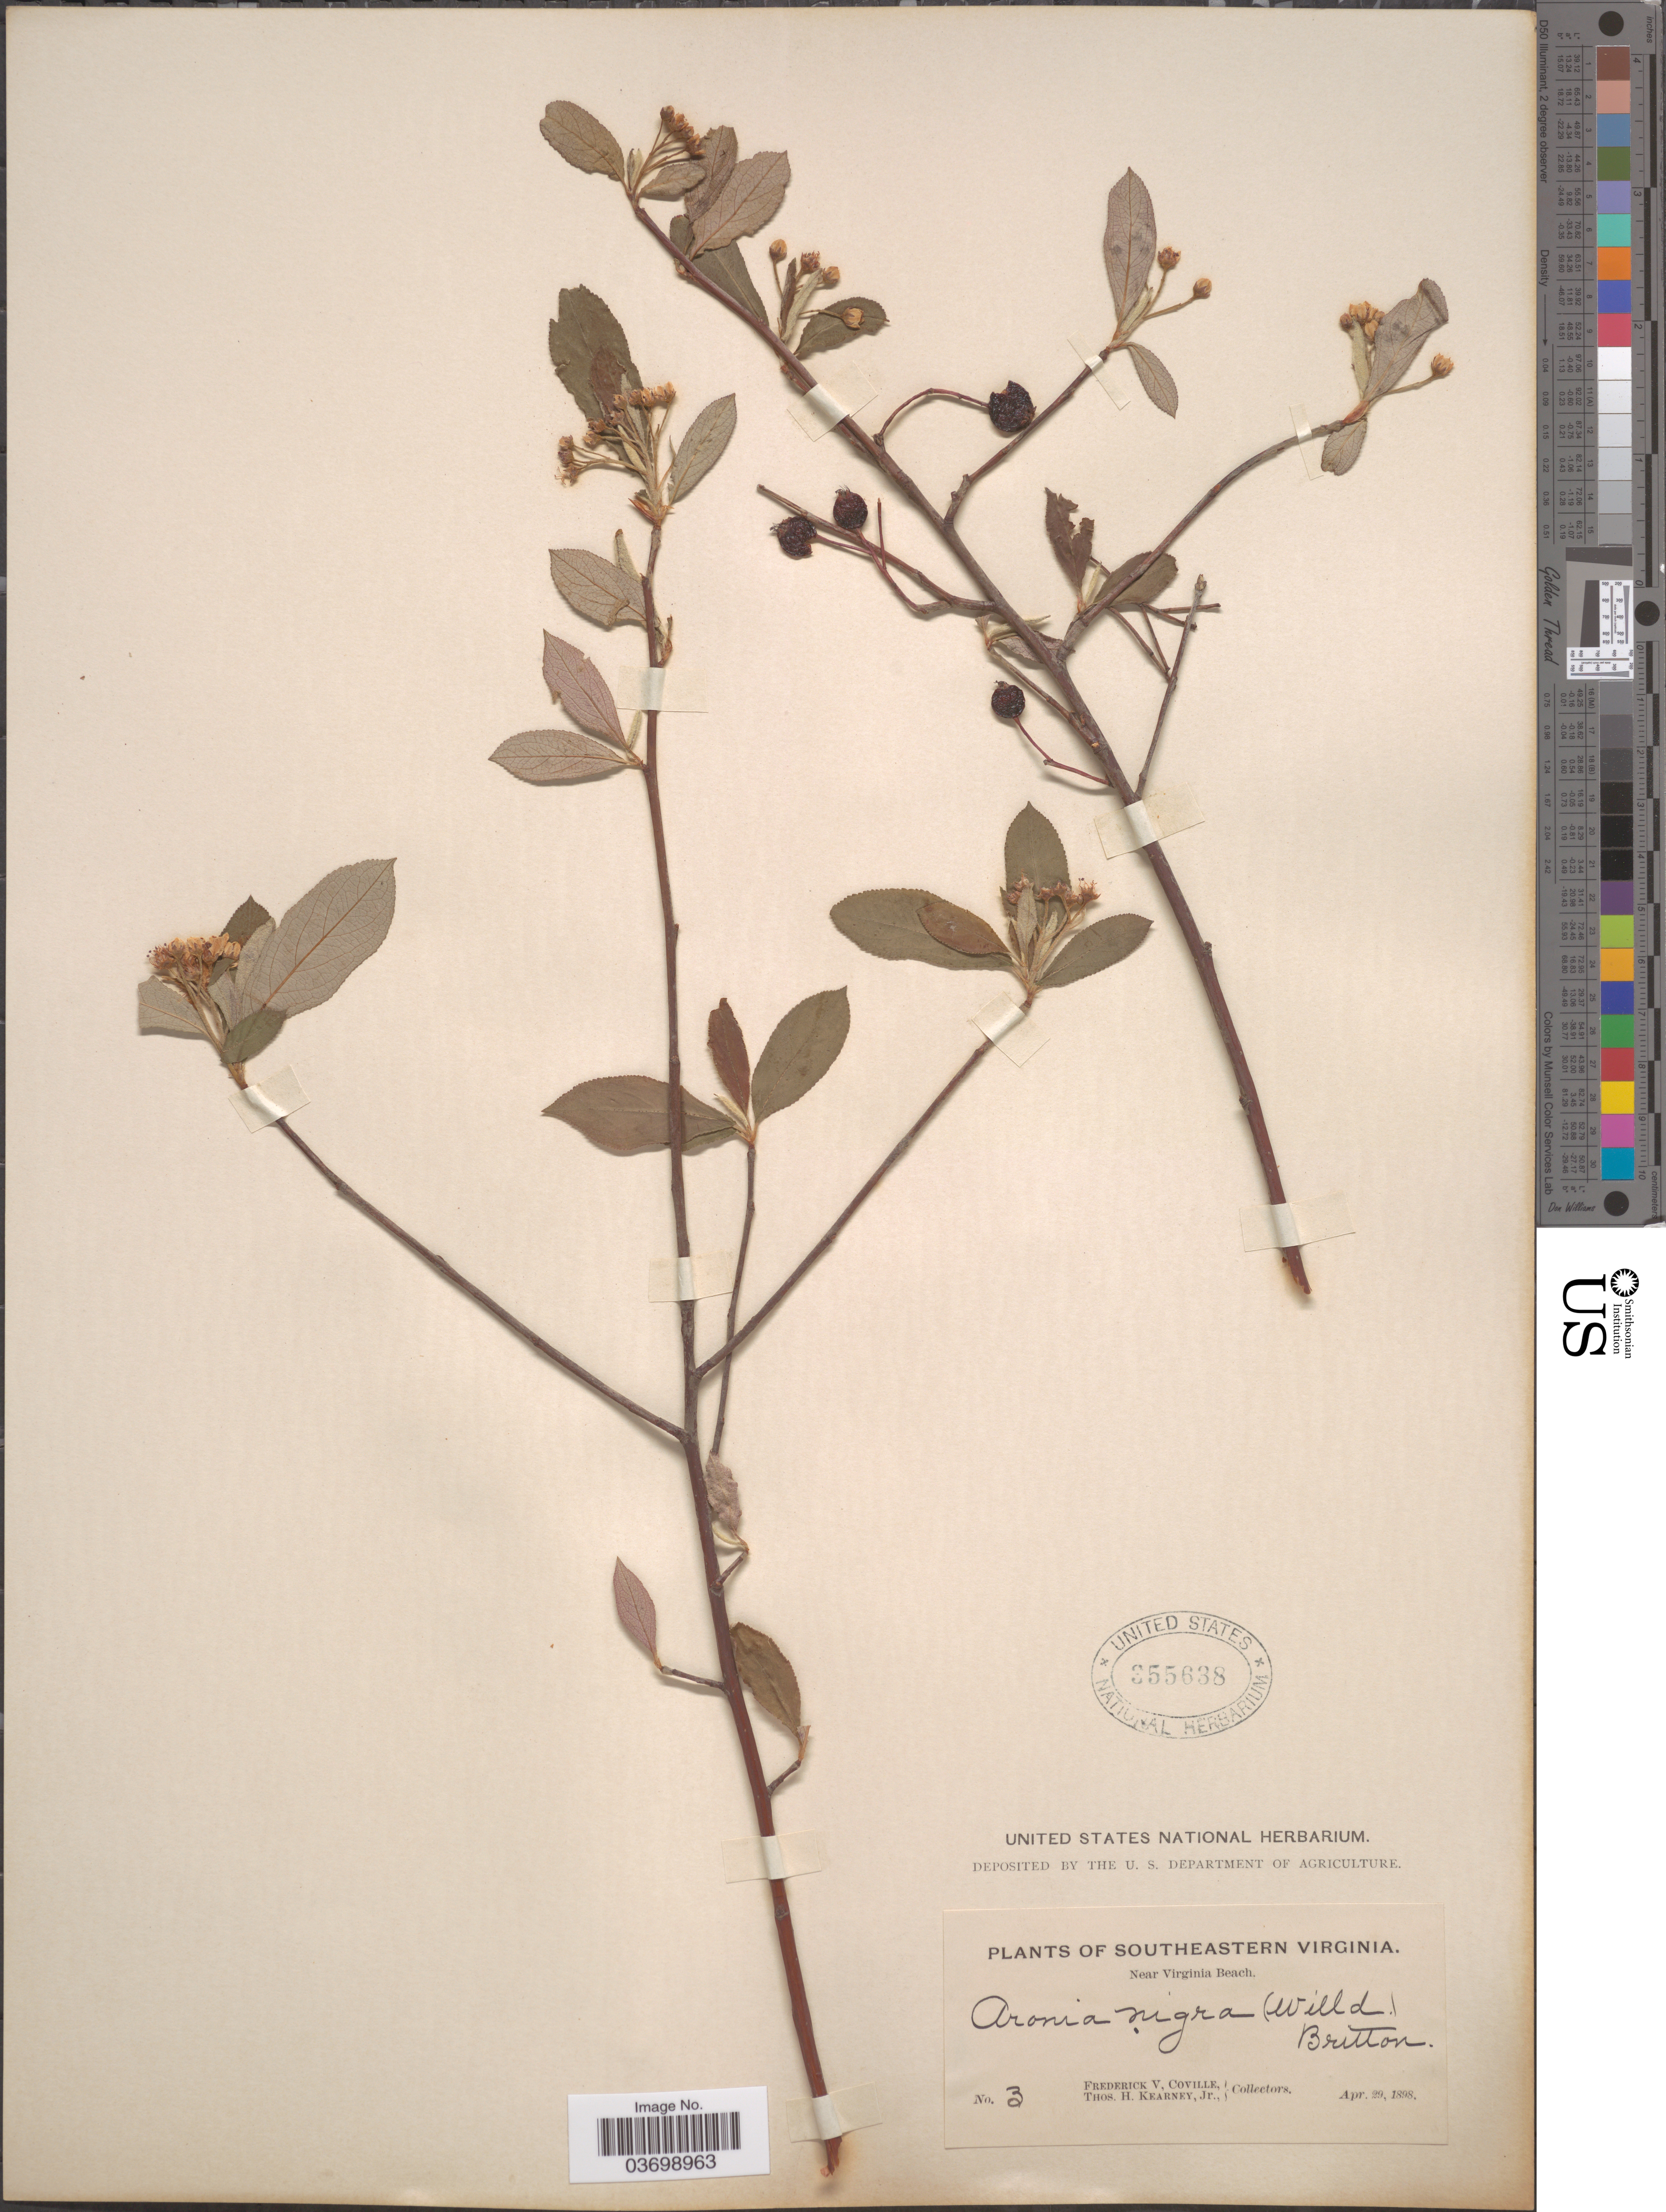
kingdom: Plantae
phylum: Tracheophyta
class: Magnoliopsida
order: Rosales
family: Rosaceae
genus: Aronia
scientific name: Aronia arbutifolia f. glabra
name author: (Elliott) Uttal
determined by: Strong, M. T., (US), Smithsonian Institution - National Museum of Natural History (UNITED STATES)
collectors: F. V. Coville & T. H. Kearney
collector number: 3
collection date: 1898-04-29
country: United States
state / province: Virginia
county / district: City of Virginia Beach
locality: Southeastern Virginia. Near Virginia Beach.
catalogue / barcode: US 355638